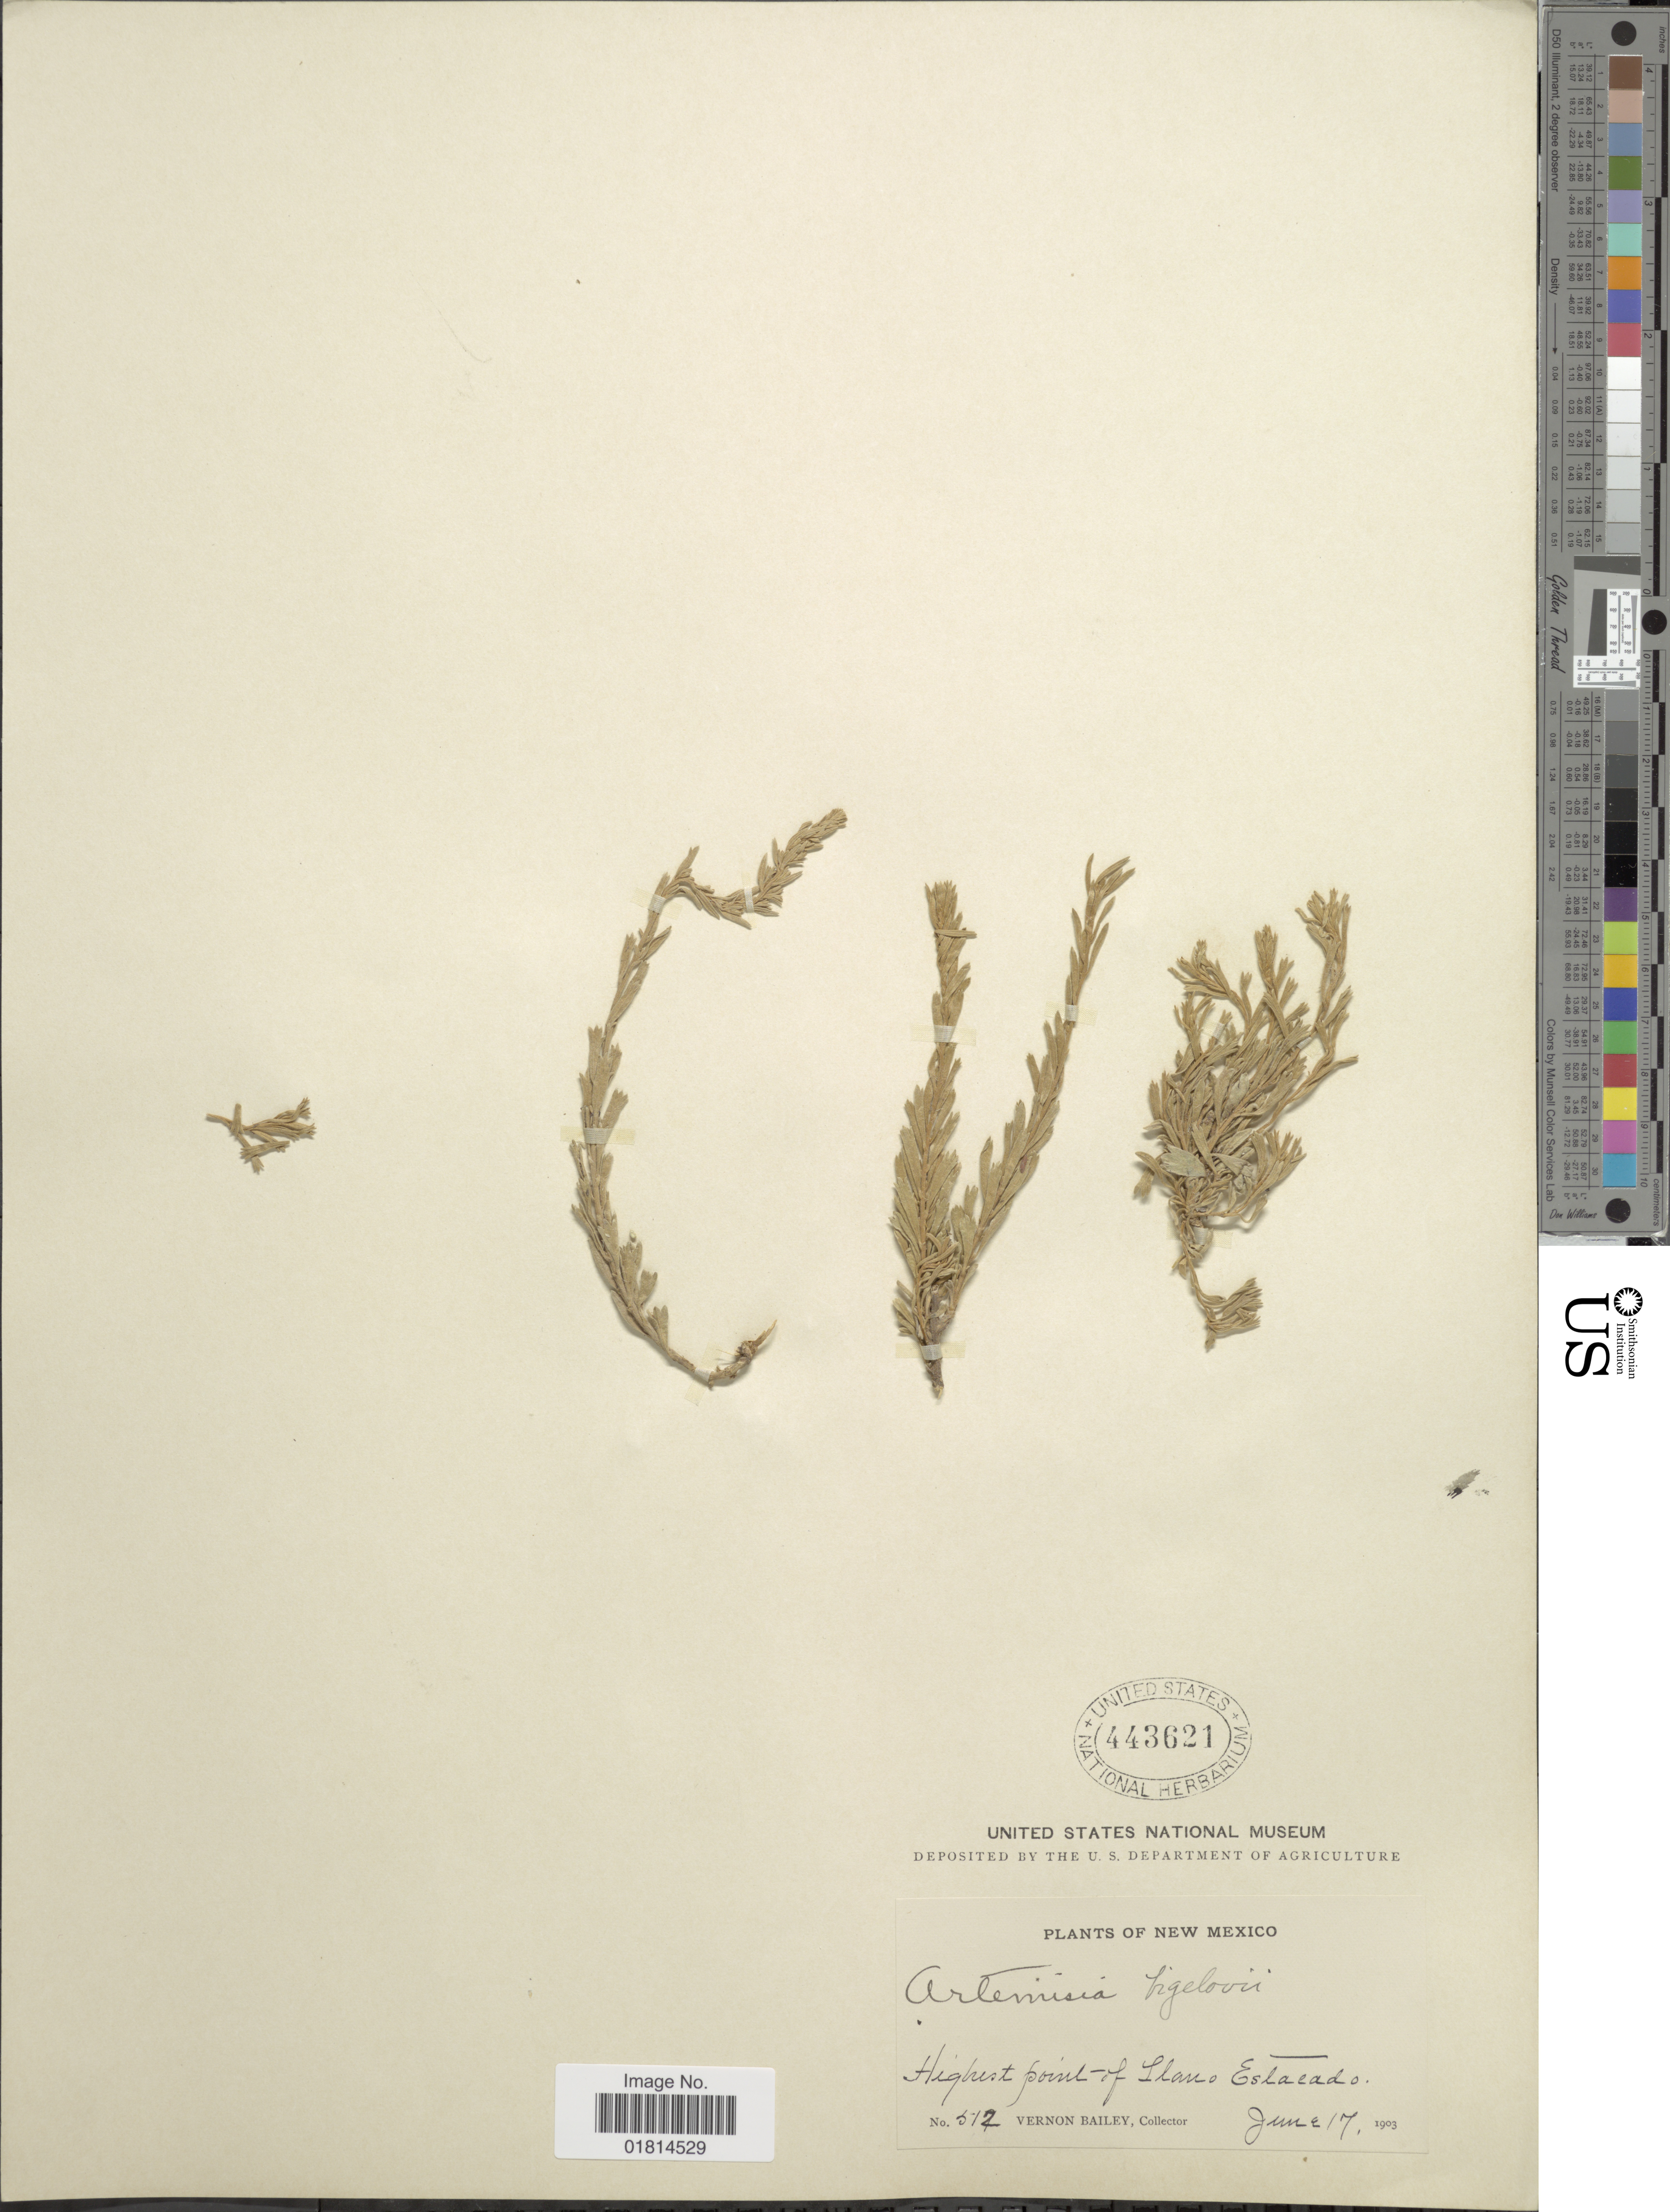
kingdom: Plantae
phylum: Tracheophyta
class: Magnoliopsida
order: Asterales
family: Asteraceae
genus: Artemisia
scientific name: Artemisia bigelovii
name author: A. Gray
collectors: V. O. Bailey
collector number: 512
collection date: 1903-06-17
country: United States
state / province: New Mexico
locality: Highest point of Llano Estacado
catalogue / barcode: US 443621